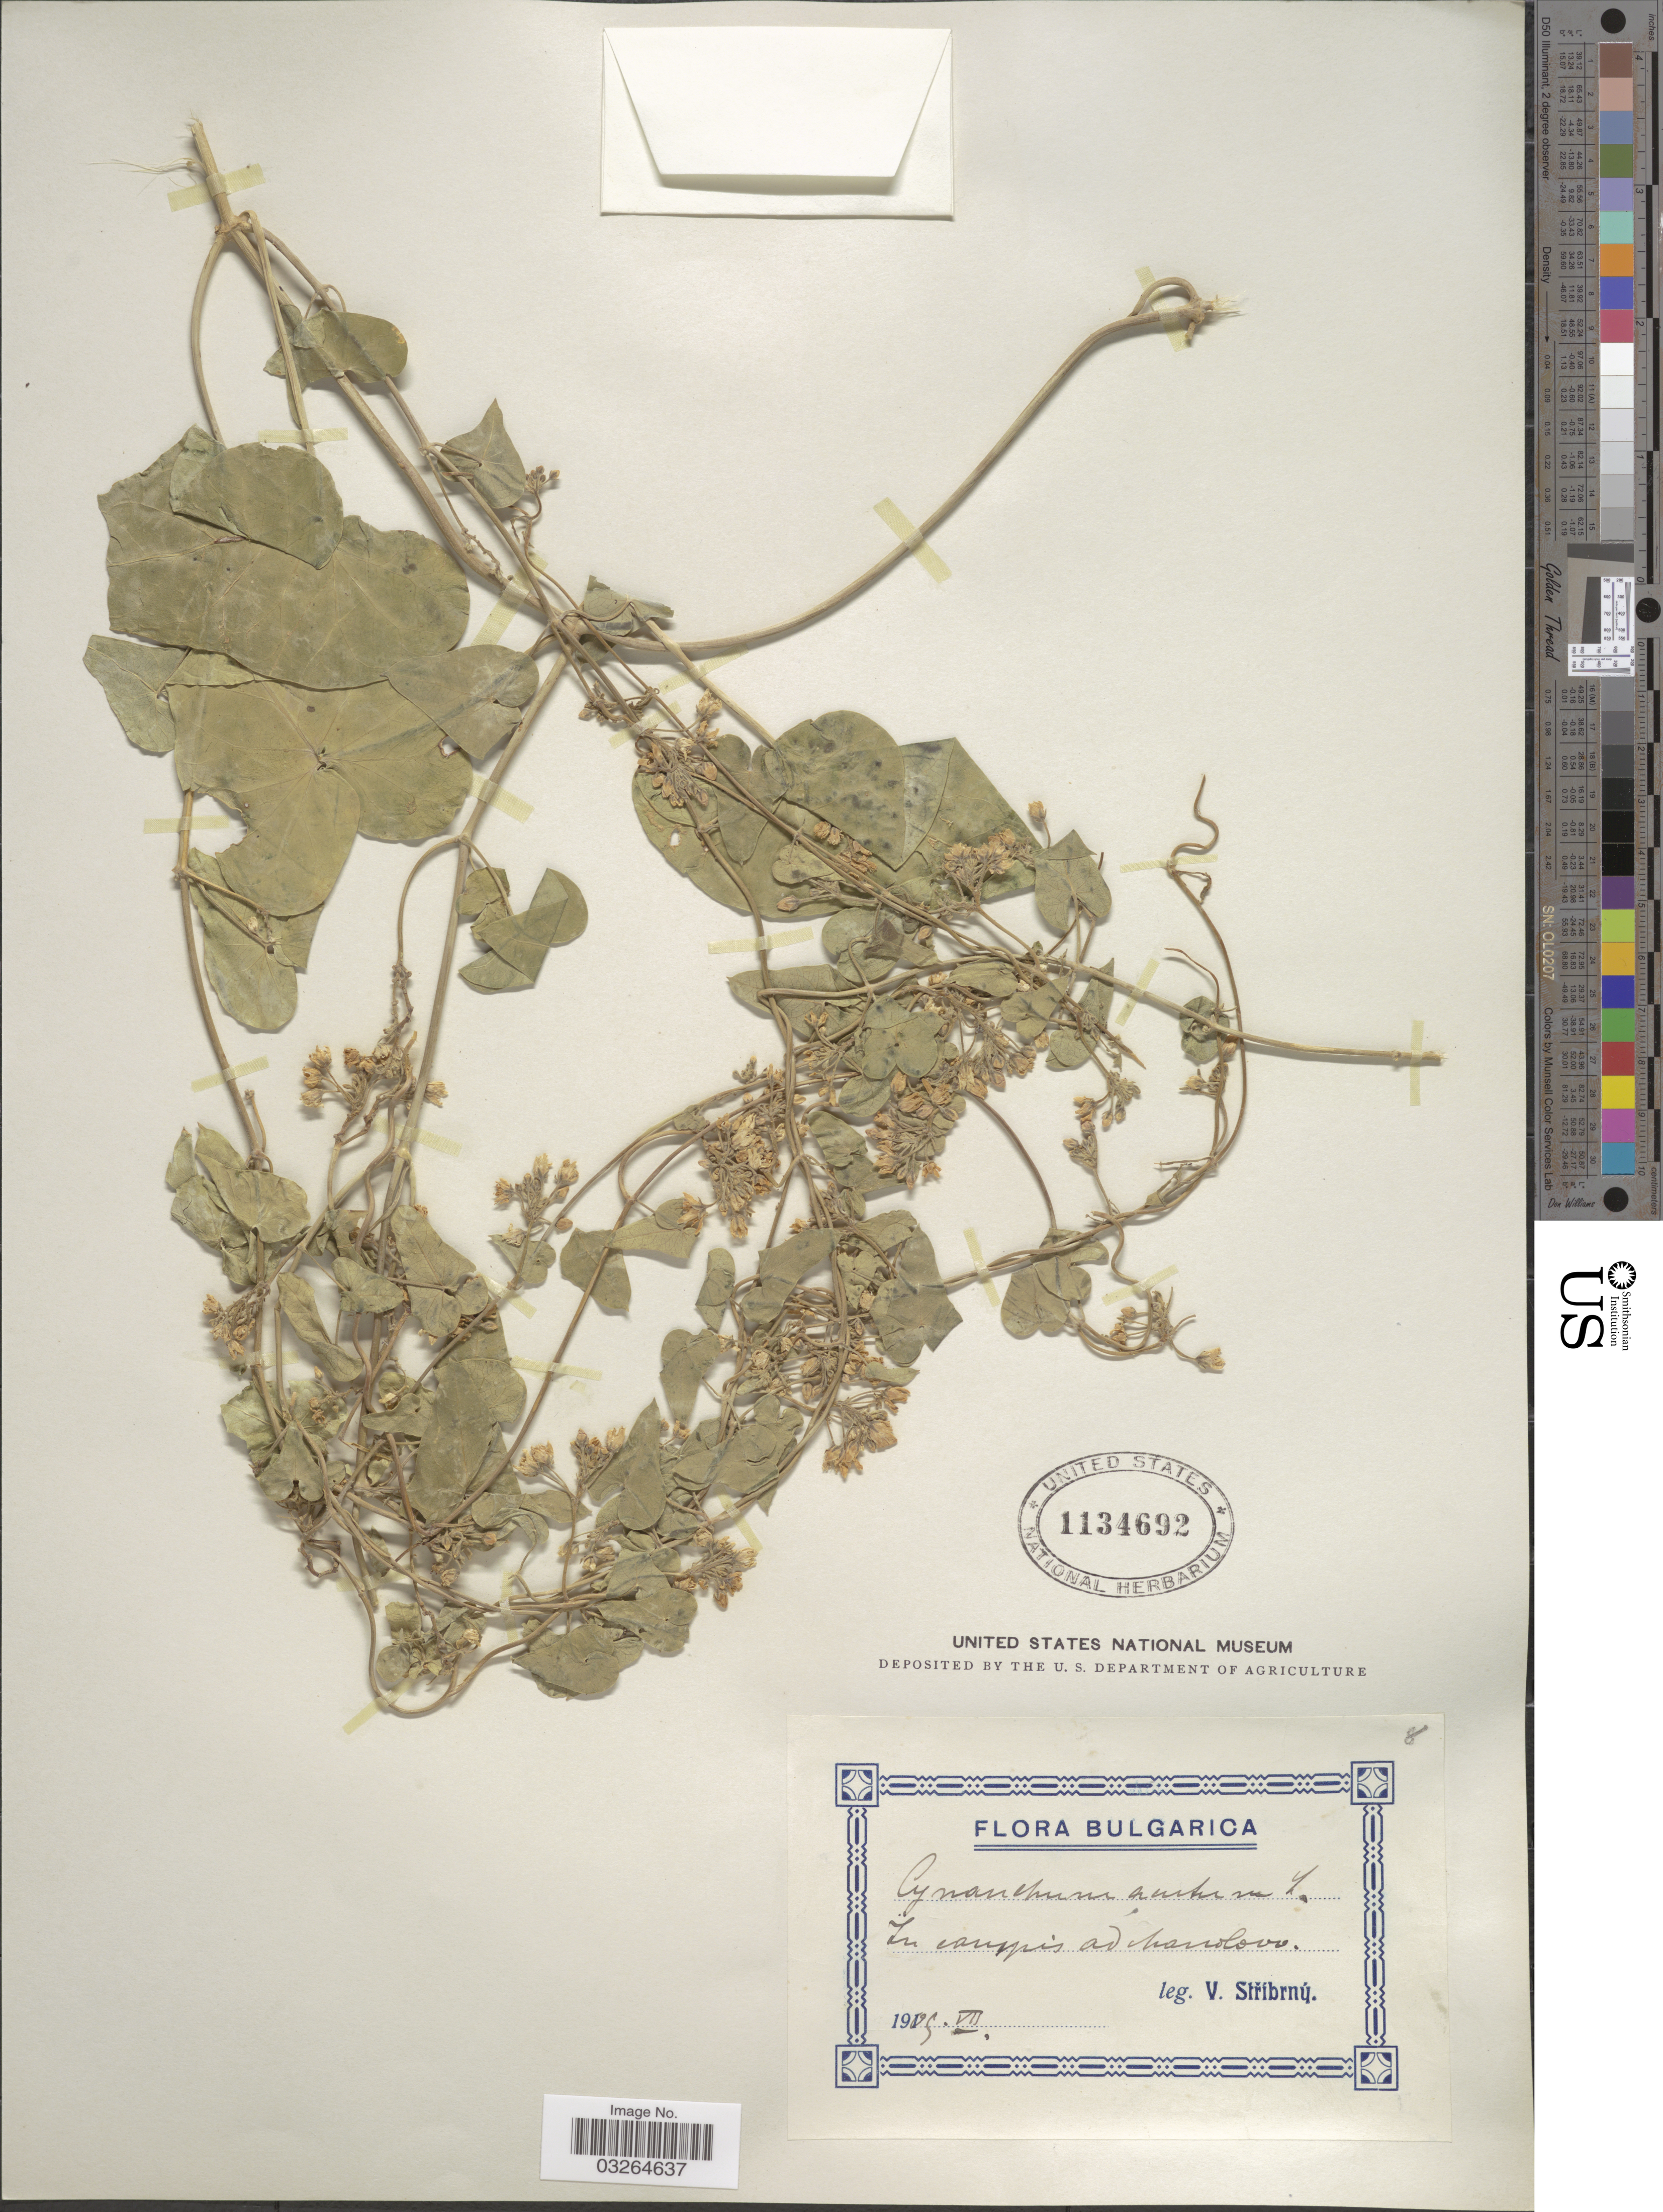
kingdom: Plantae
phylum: Tracheophyta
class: Magnoliopsida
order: Gentianales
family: Apocynaceae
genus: Cynanchum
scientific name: Cynanchum acutum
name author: L.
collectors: V. Stribrny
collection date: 1905-07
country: Bulgaria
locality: In campis ad Manolovo.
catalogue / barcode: US 1134692